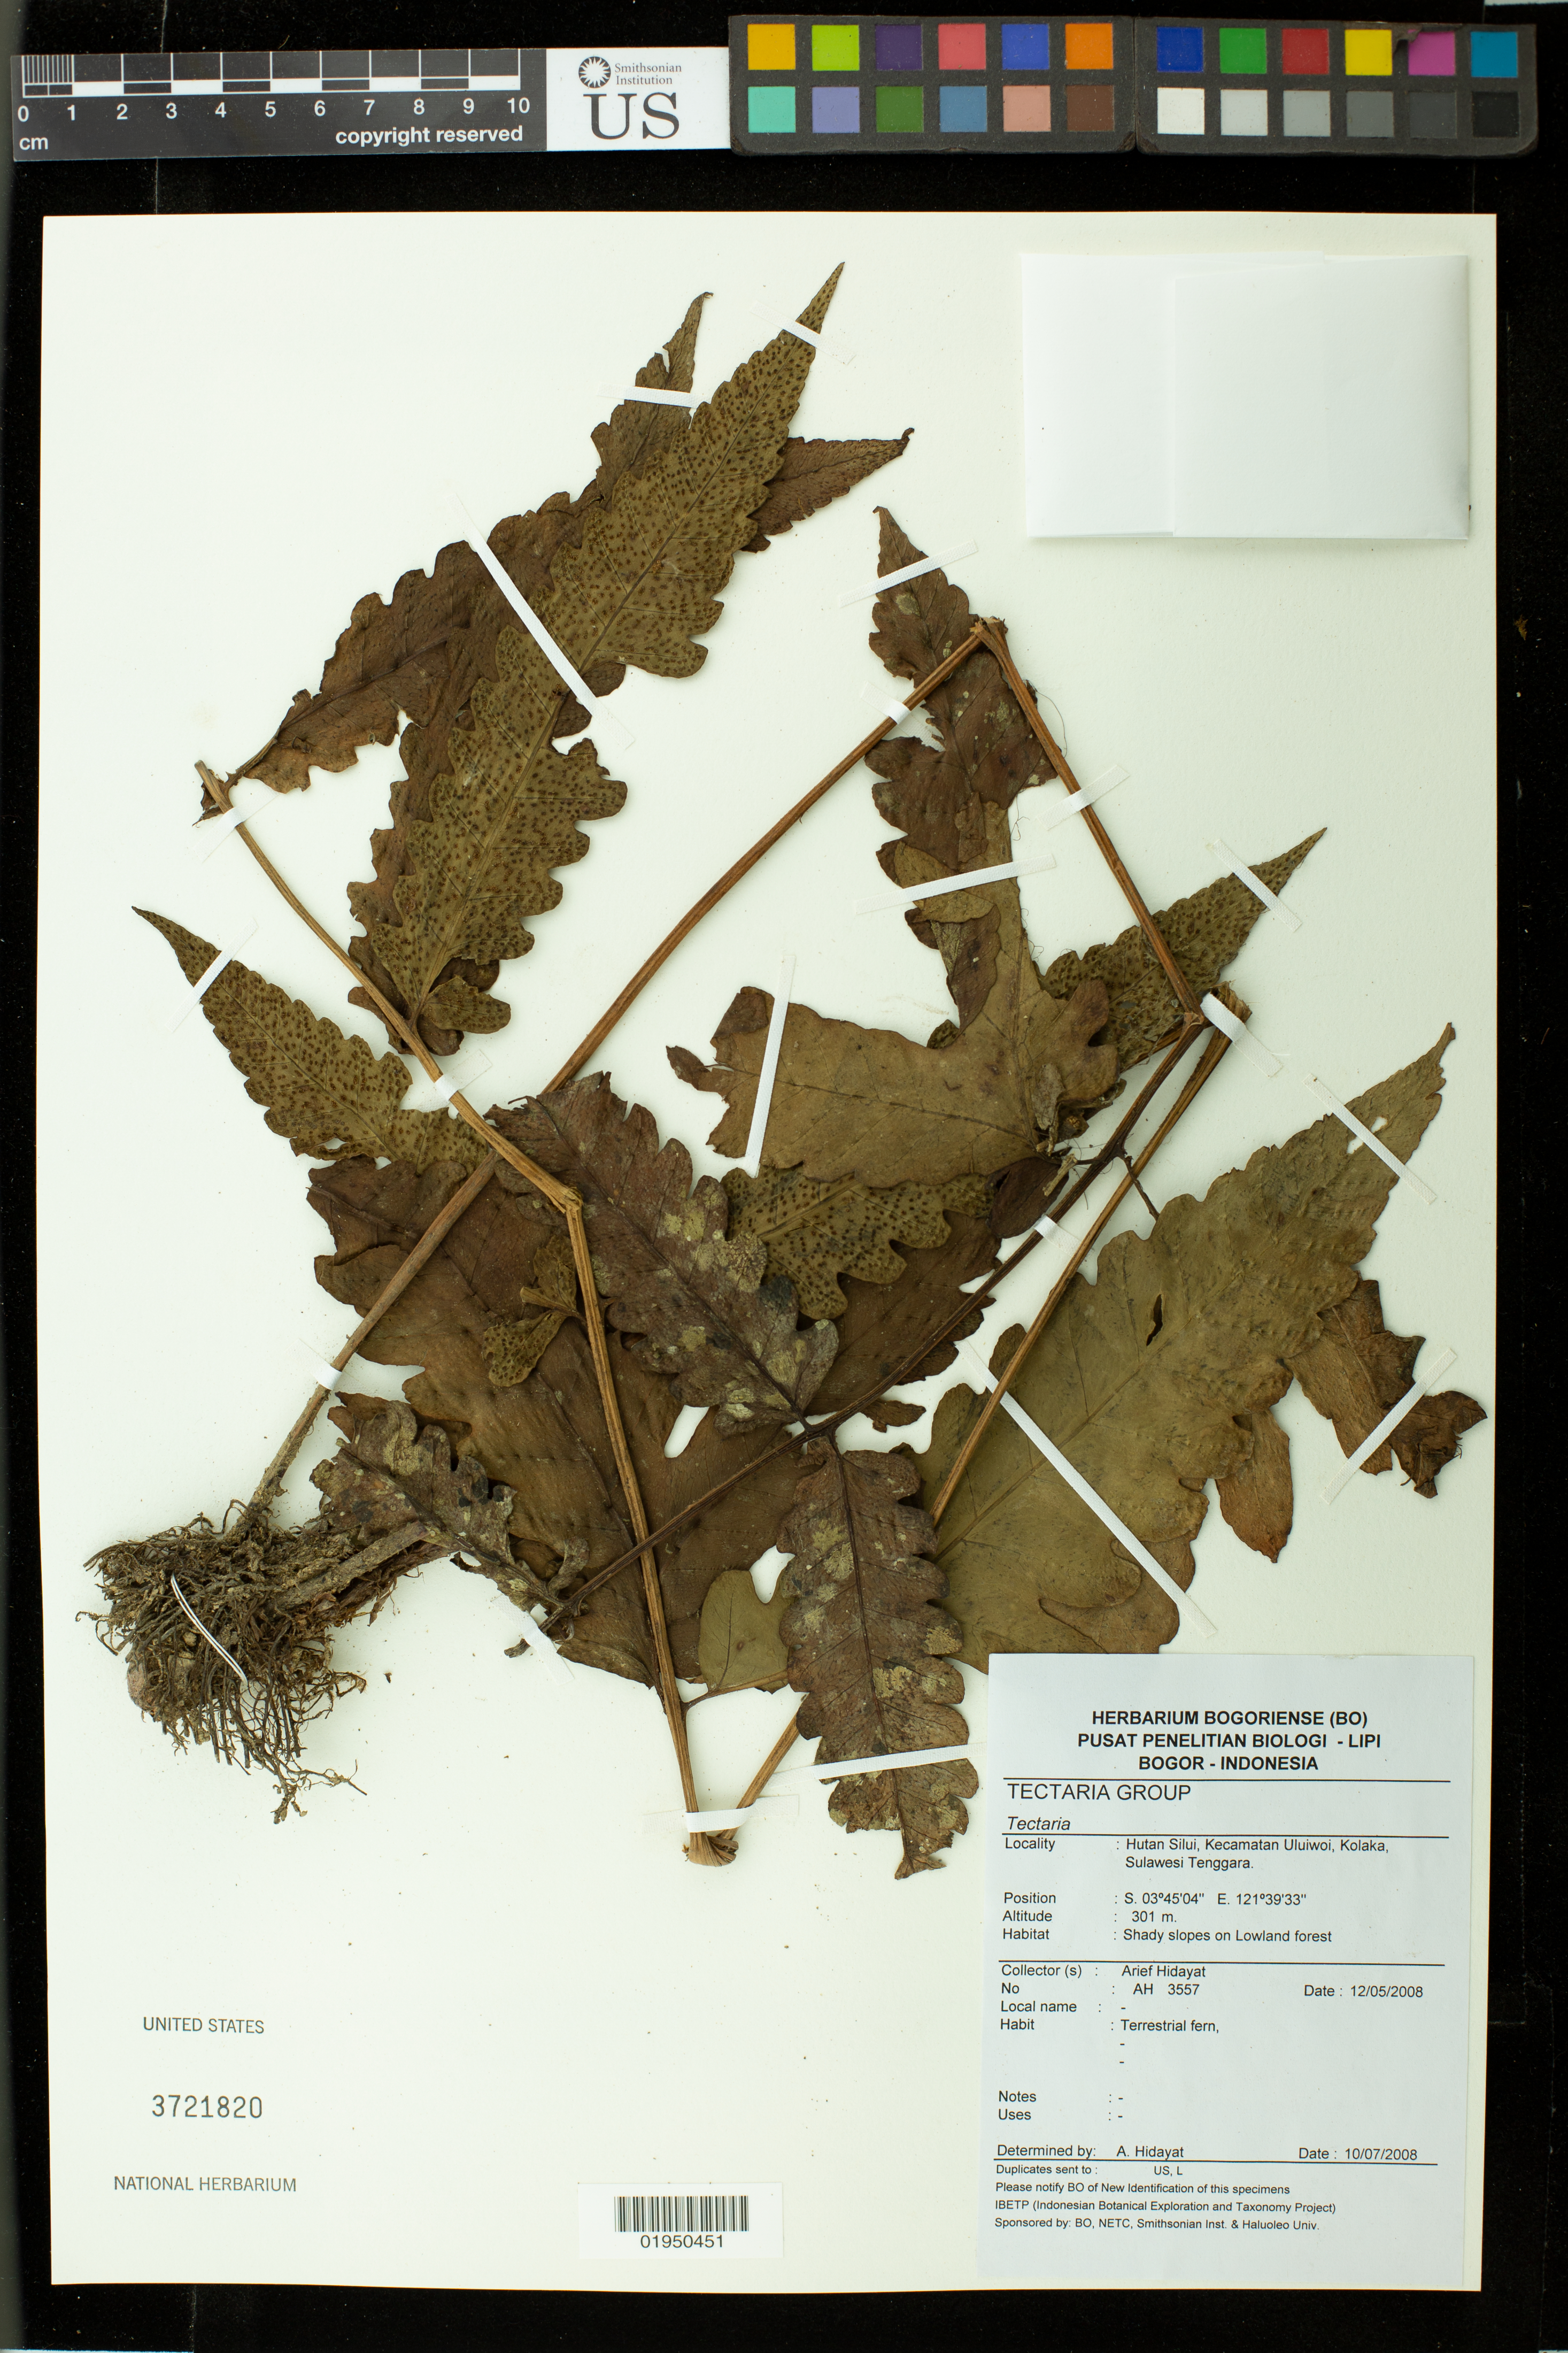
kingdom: Plantae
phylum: Tracheophyta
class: Polypodiopsida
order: Polypodiales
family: Tectariaceae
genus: Tectaria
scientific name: Tectaria sp.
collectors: A. Hidayat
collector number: AH 3557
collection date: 2008-05-12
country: Indonesia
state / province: Sulawesi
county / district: Sulawesi Tenggara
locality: Hutan Silui, Kecamatan Uluiwoi, Kolaka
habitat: Shady Slopes on Lowland forest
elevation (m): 301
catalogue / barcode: US 3721820